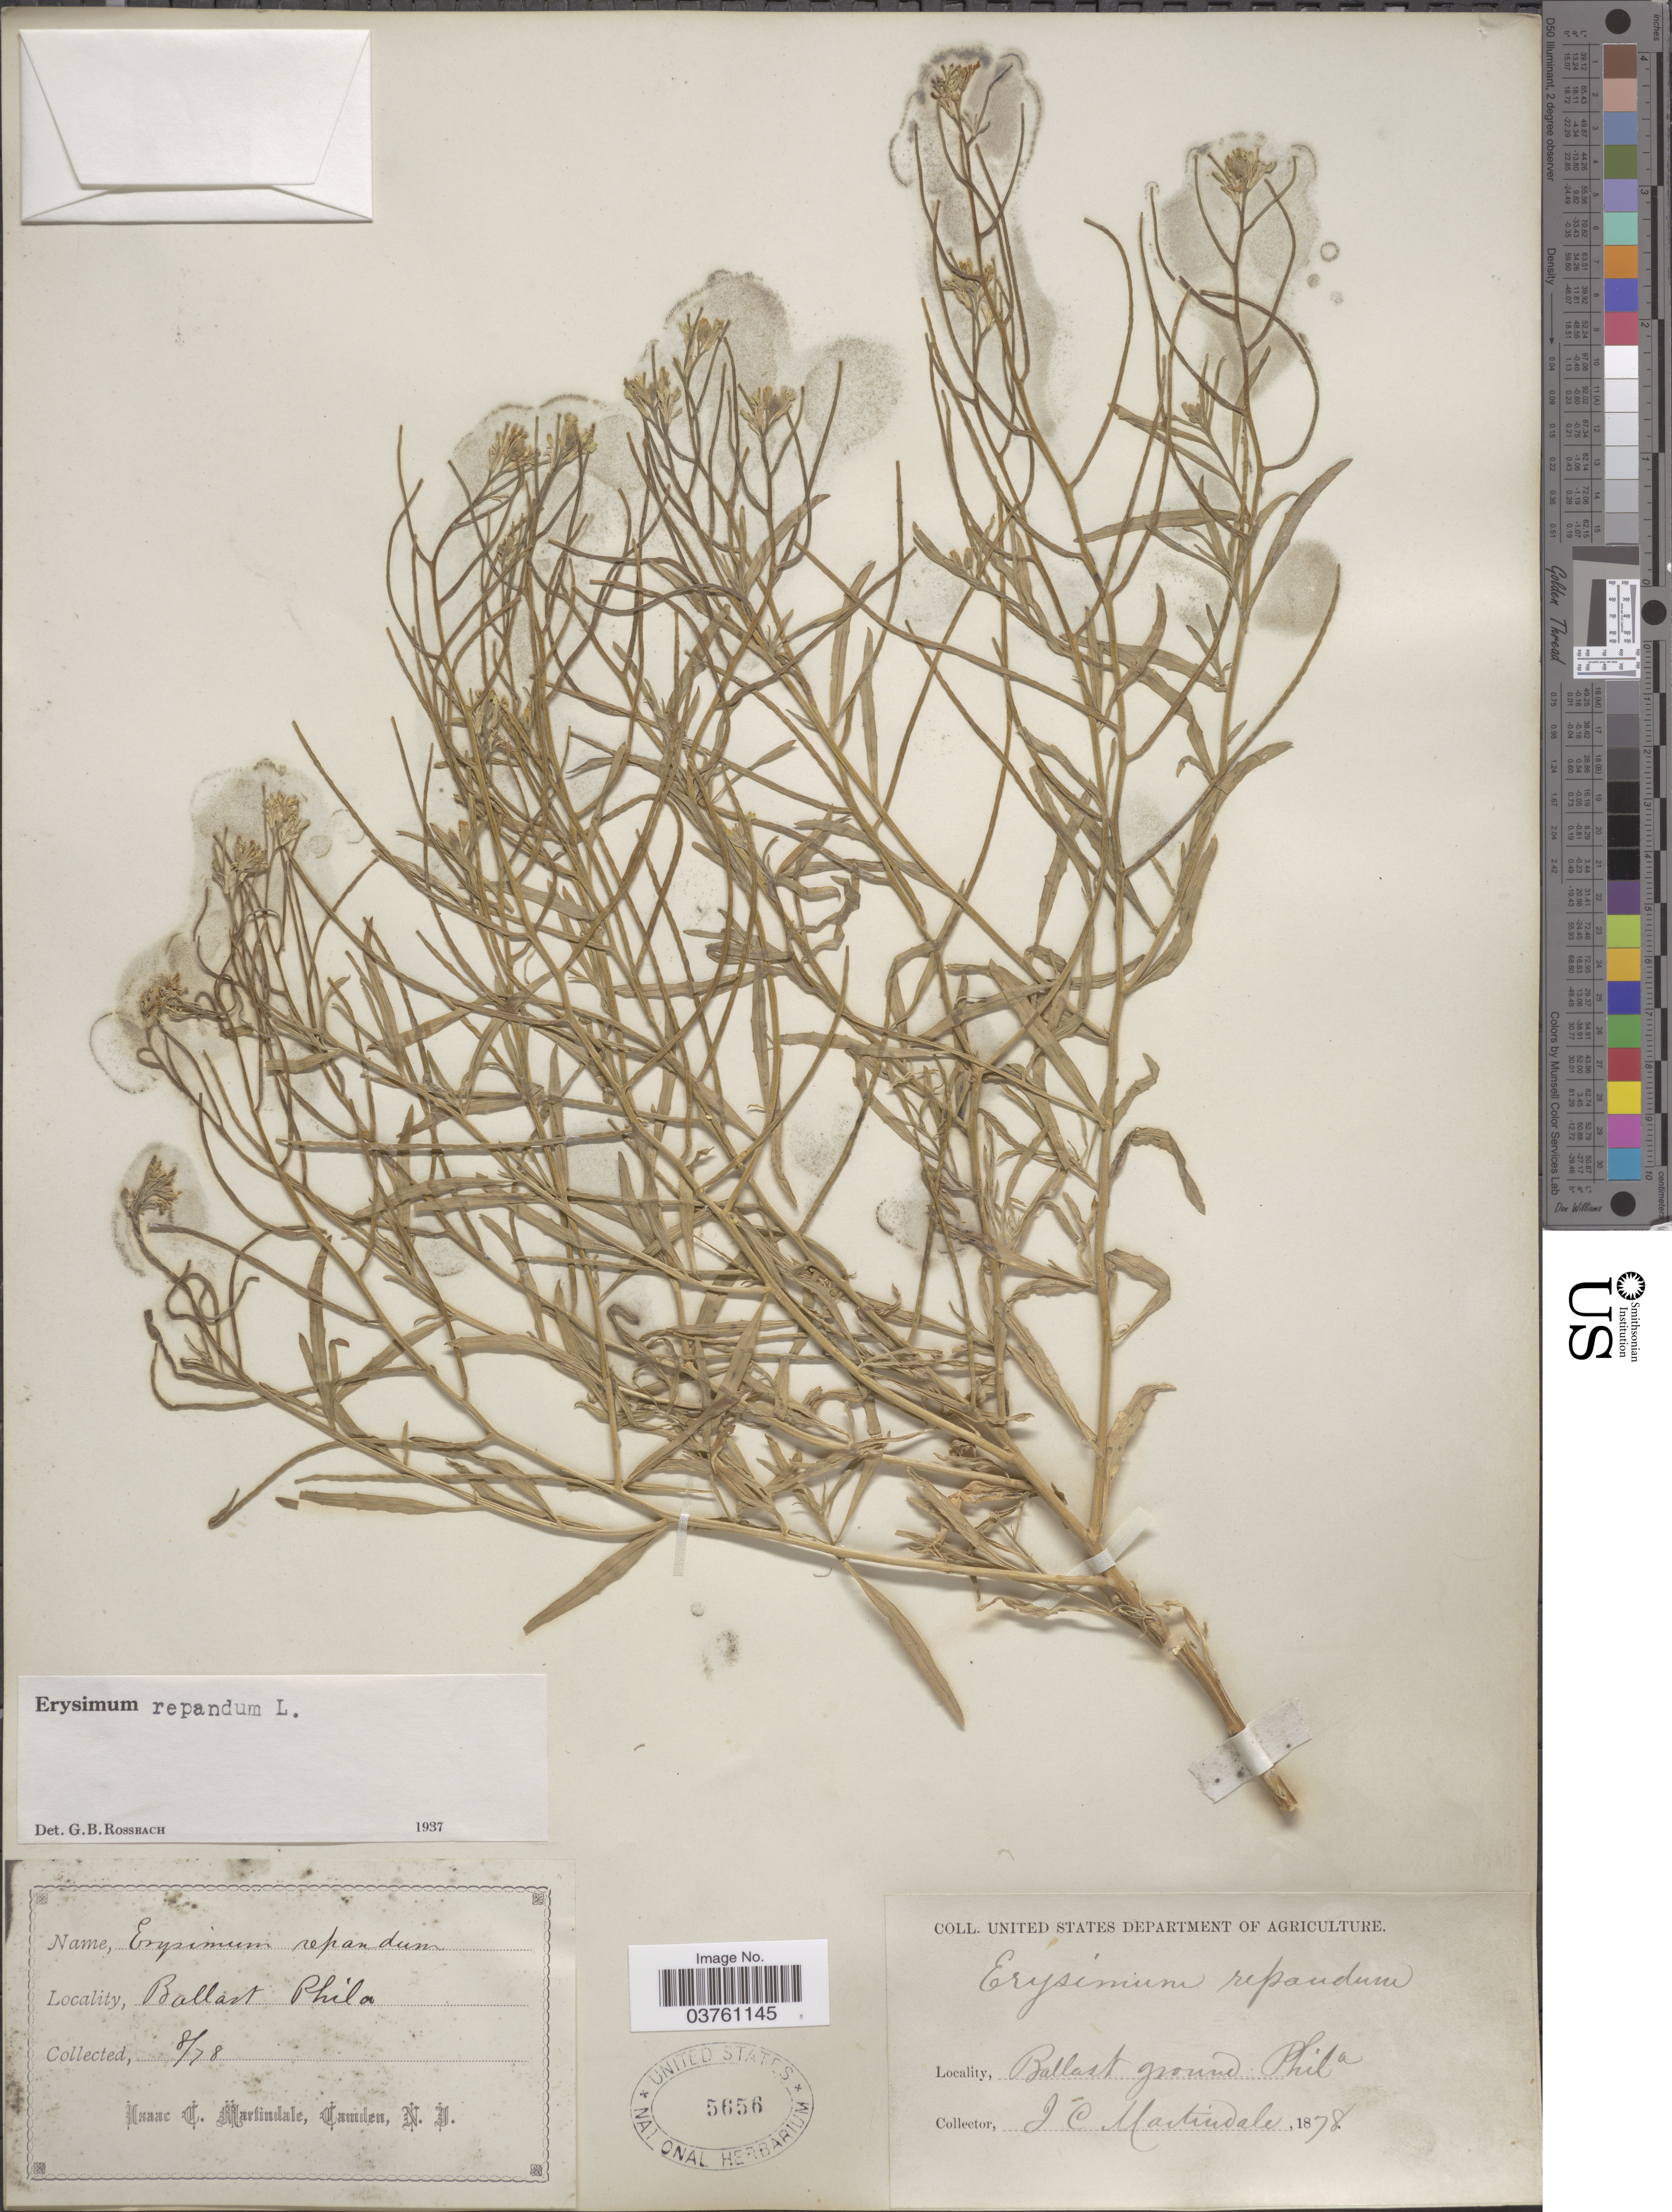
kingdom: Plantae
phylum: Tracheophyta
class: Magnoliopsida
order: Brassicales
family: Brassicaceae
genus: Erysimum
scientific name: Erysimum repandum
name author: L.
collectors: I. C. Martindale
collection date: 1878-08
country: United States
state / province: New Jersey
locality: Ballast Phila.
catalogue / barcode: US 5656